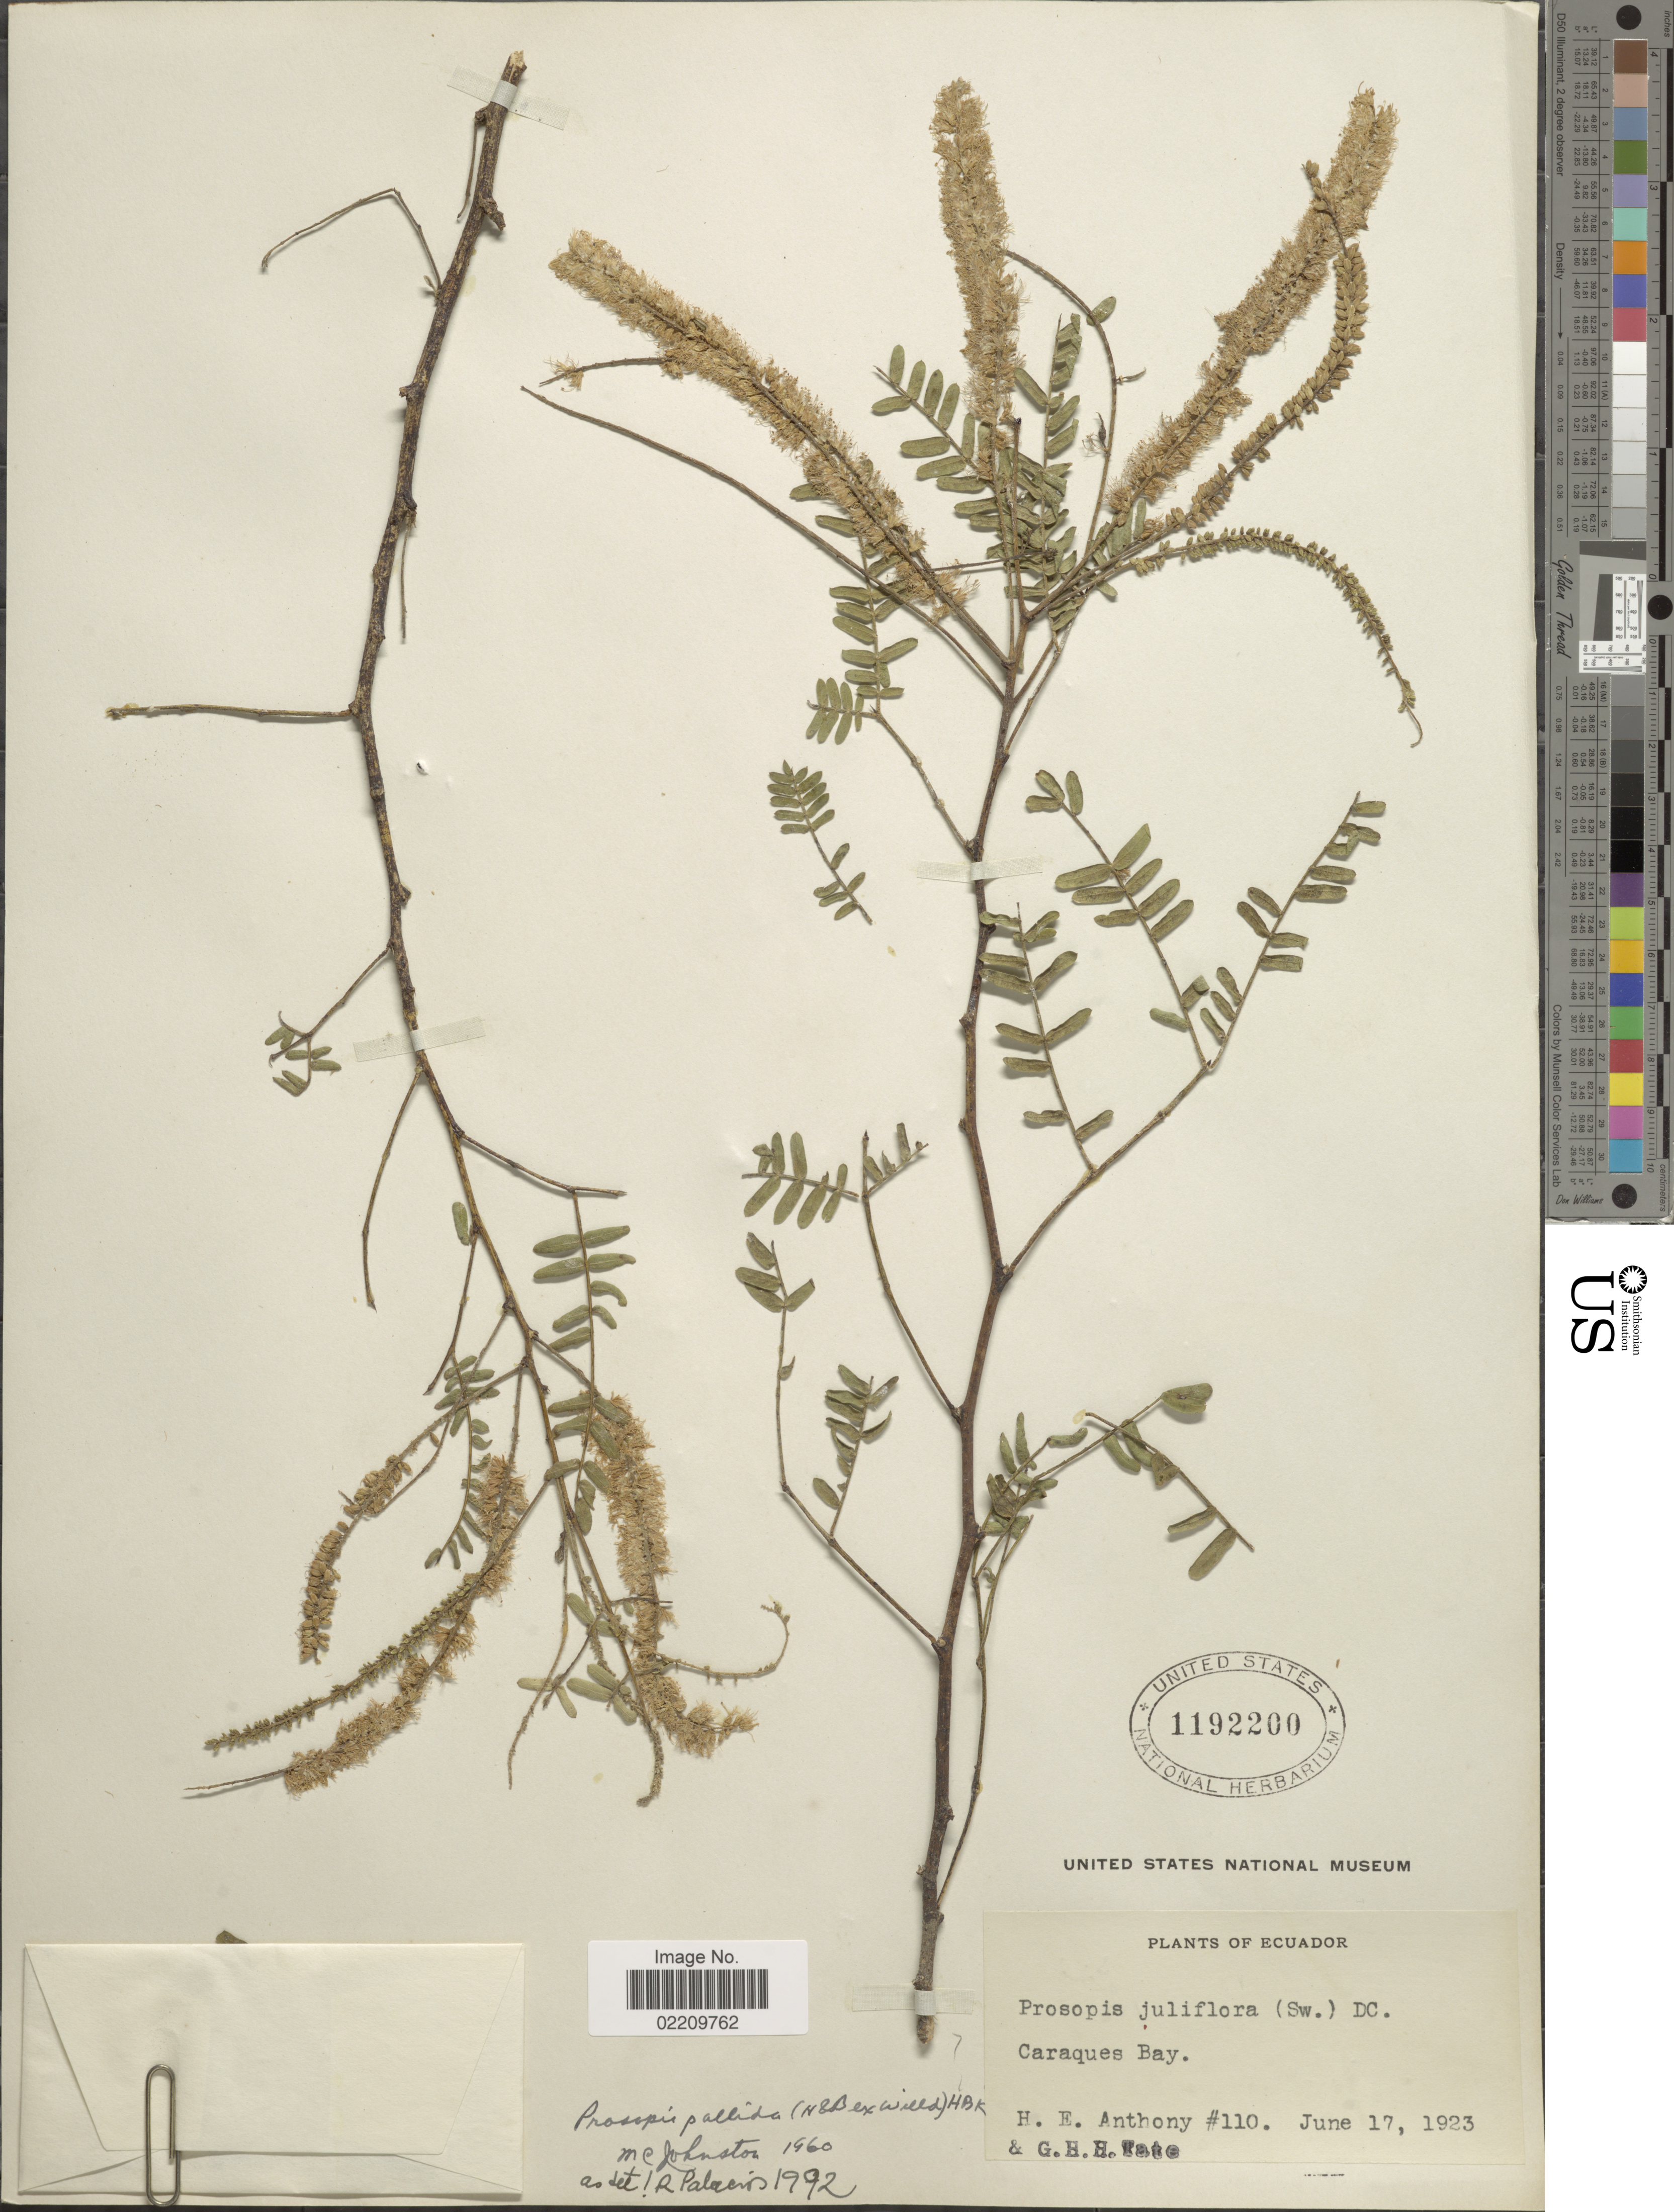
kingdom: Plantae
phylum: Tracheophyta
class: Magnoliopsida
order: Fabales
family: Fabaceae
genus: Neltuma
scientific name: Neltuma pallida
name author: (Humb. & Bonpl. ex Willd.) C. E. Hughes & G.P. Lewis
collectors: H. E. Anthony & G. H. H.Tate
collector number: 110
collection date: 1923-06-17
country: Ecuador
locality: Caraques Bay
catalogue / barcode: US 1192200